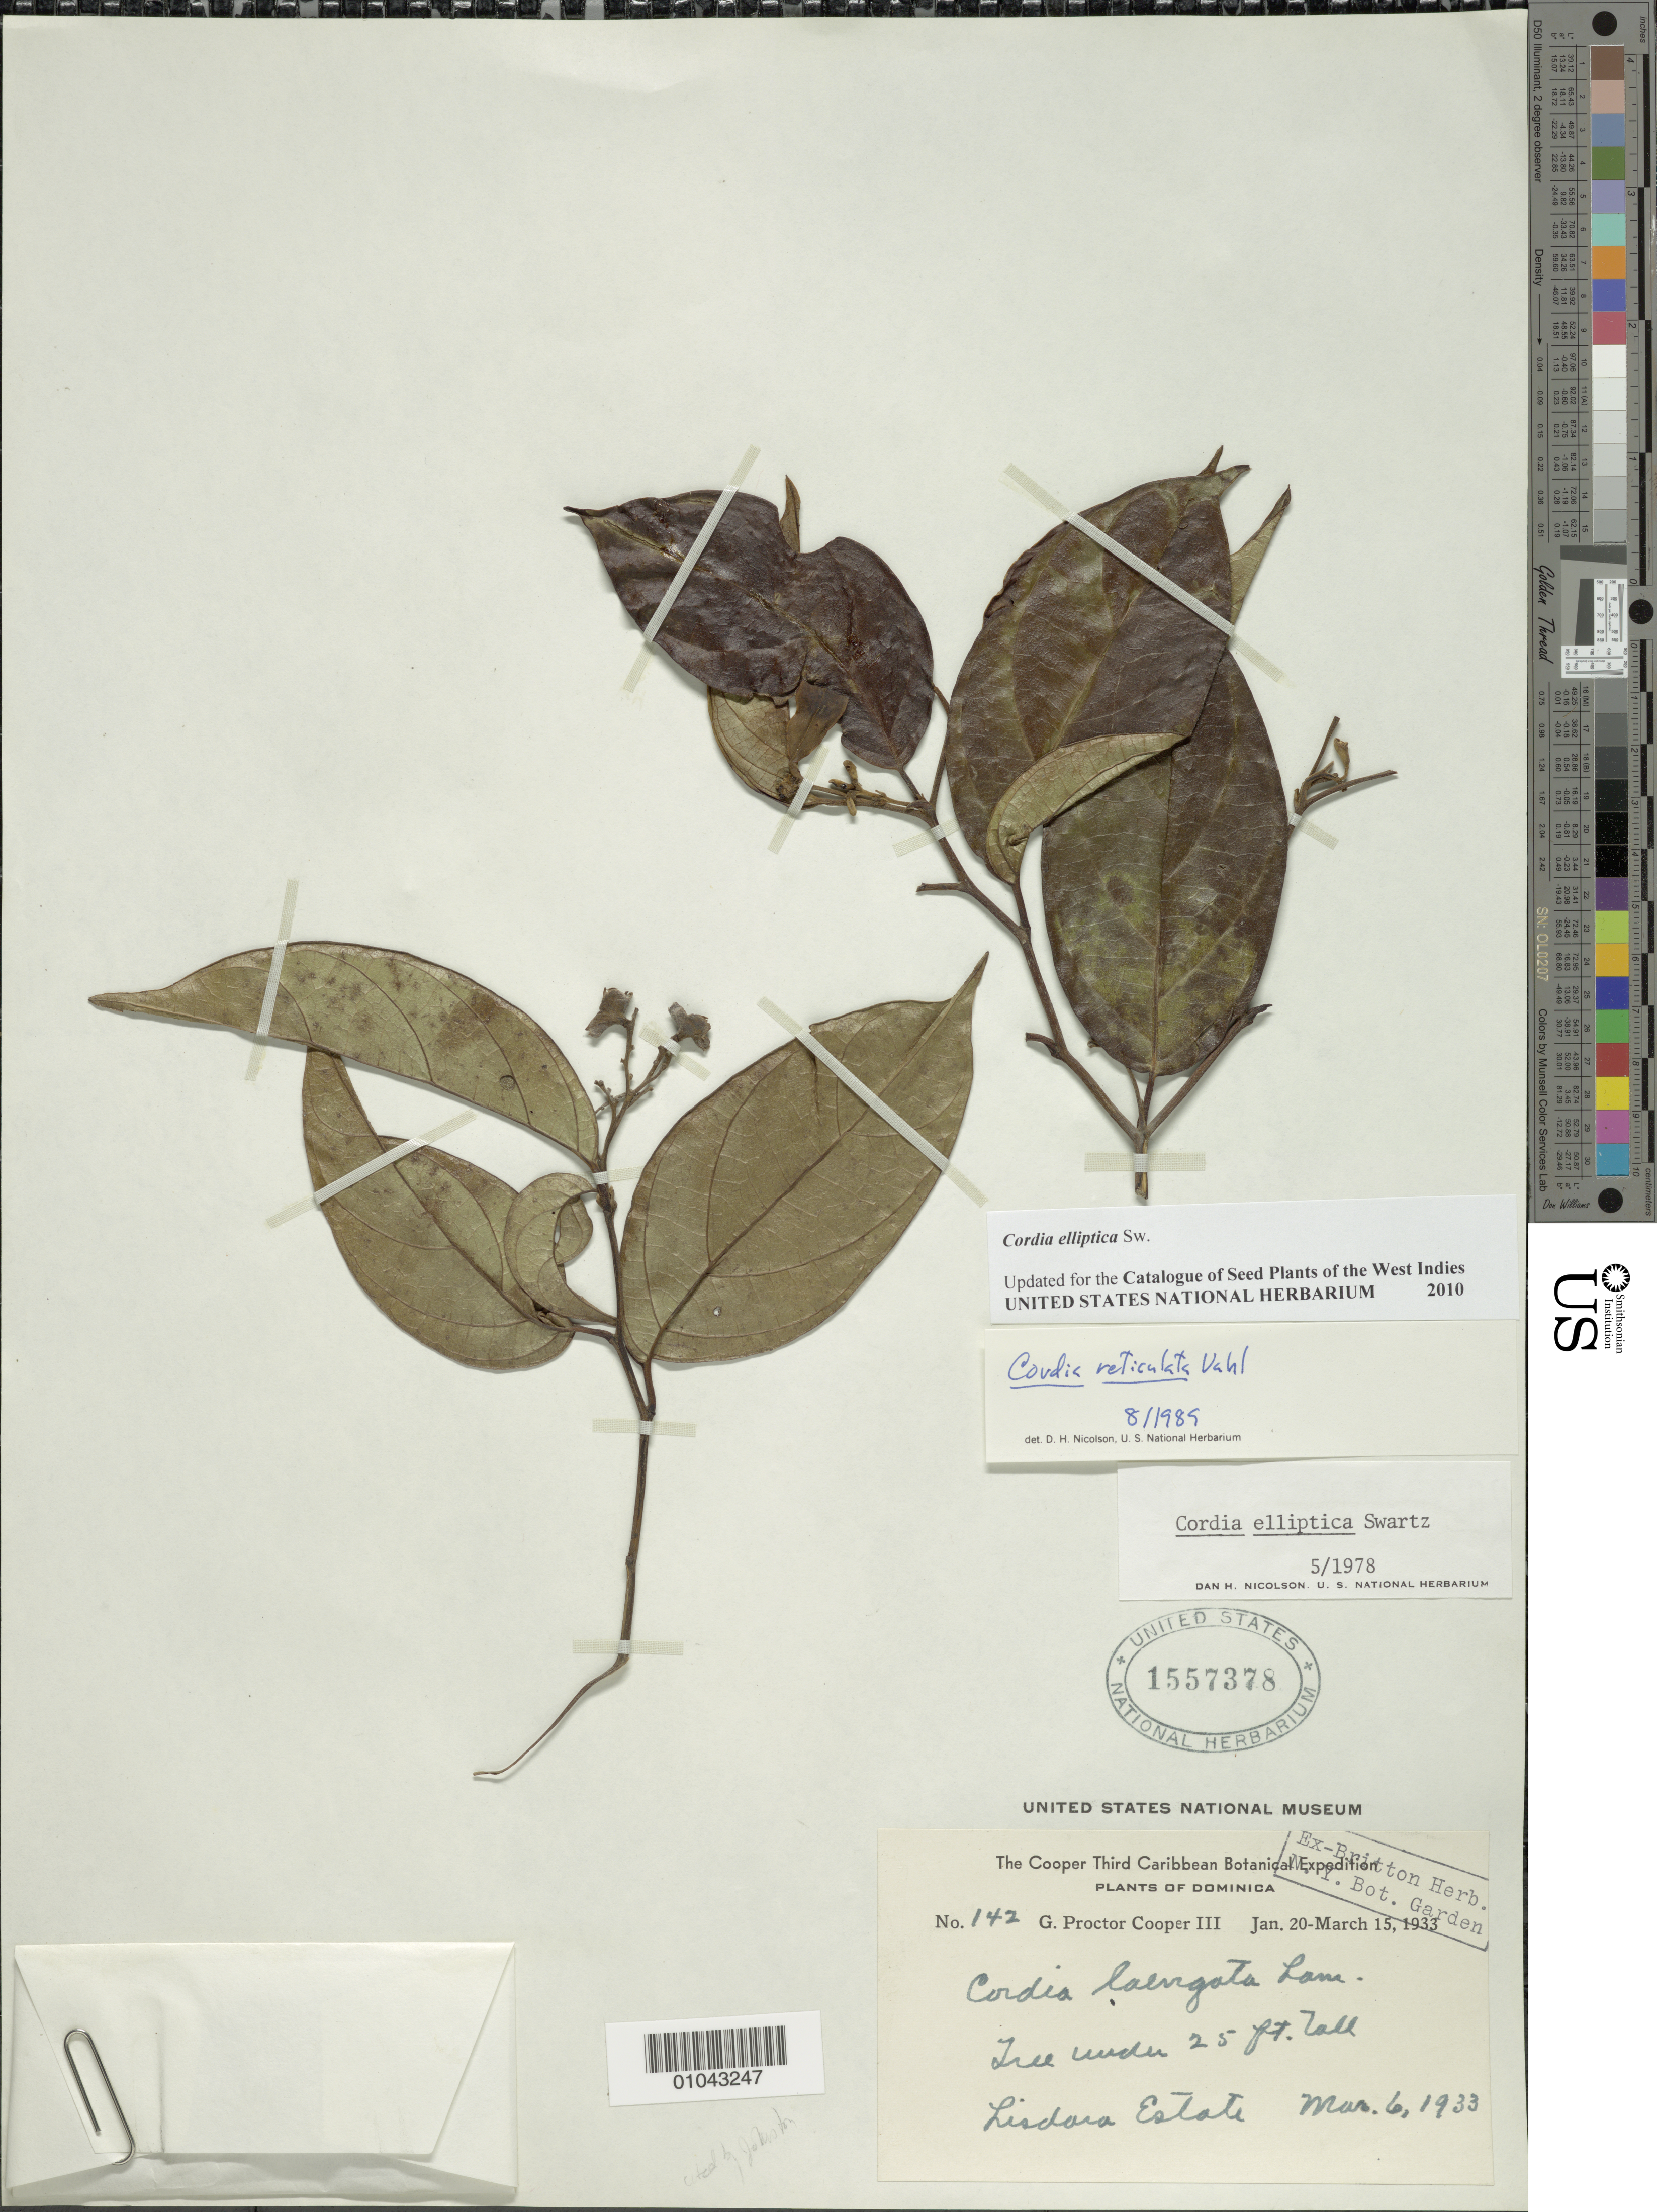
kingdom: Plantae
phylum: Tracheophyta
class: Magnoliopsida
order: Boraginales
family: Cordiaceae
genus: Cordia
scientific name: Cordia elliptica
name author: Sw.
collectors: G. Cooper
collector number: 142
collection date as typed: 06 Mar 1933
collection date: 1933-03-06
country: Dominica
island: Dominica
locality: Lisdora Estate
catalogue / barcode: US 1557378